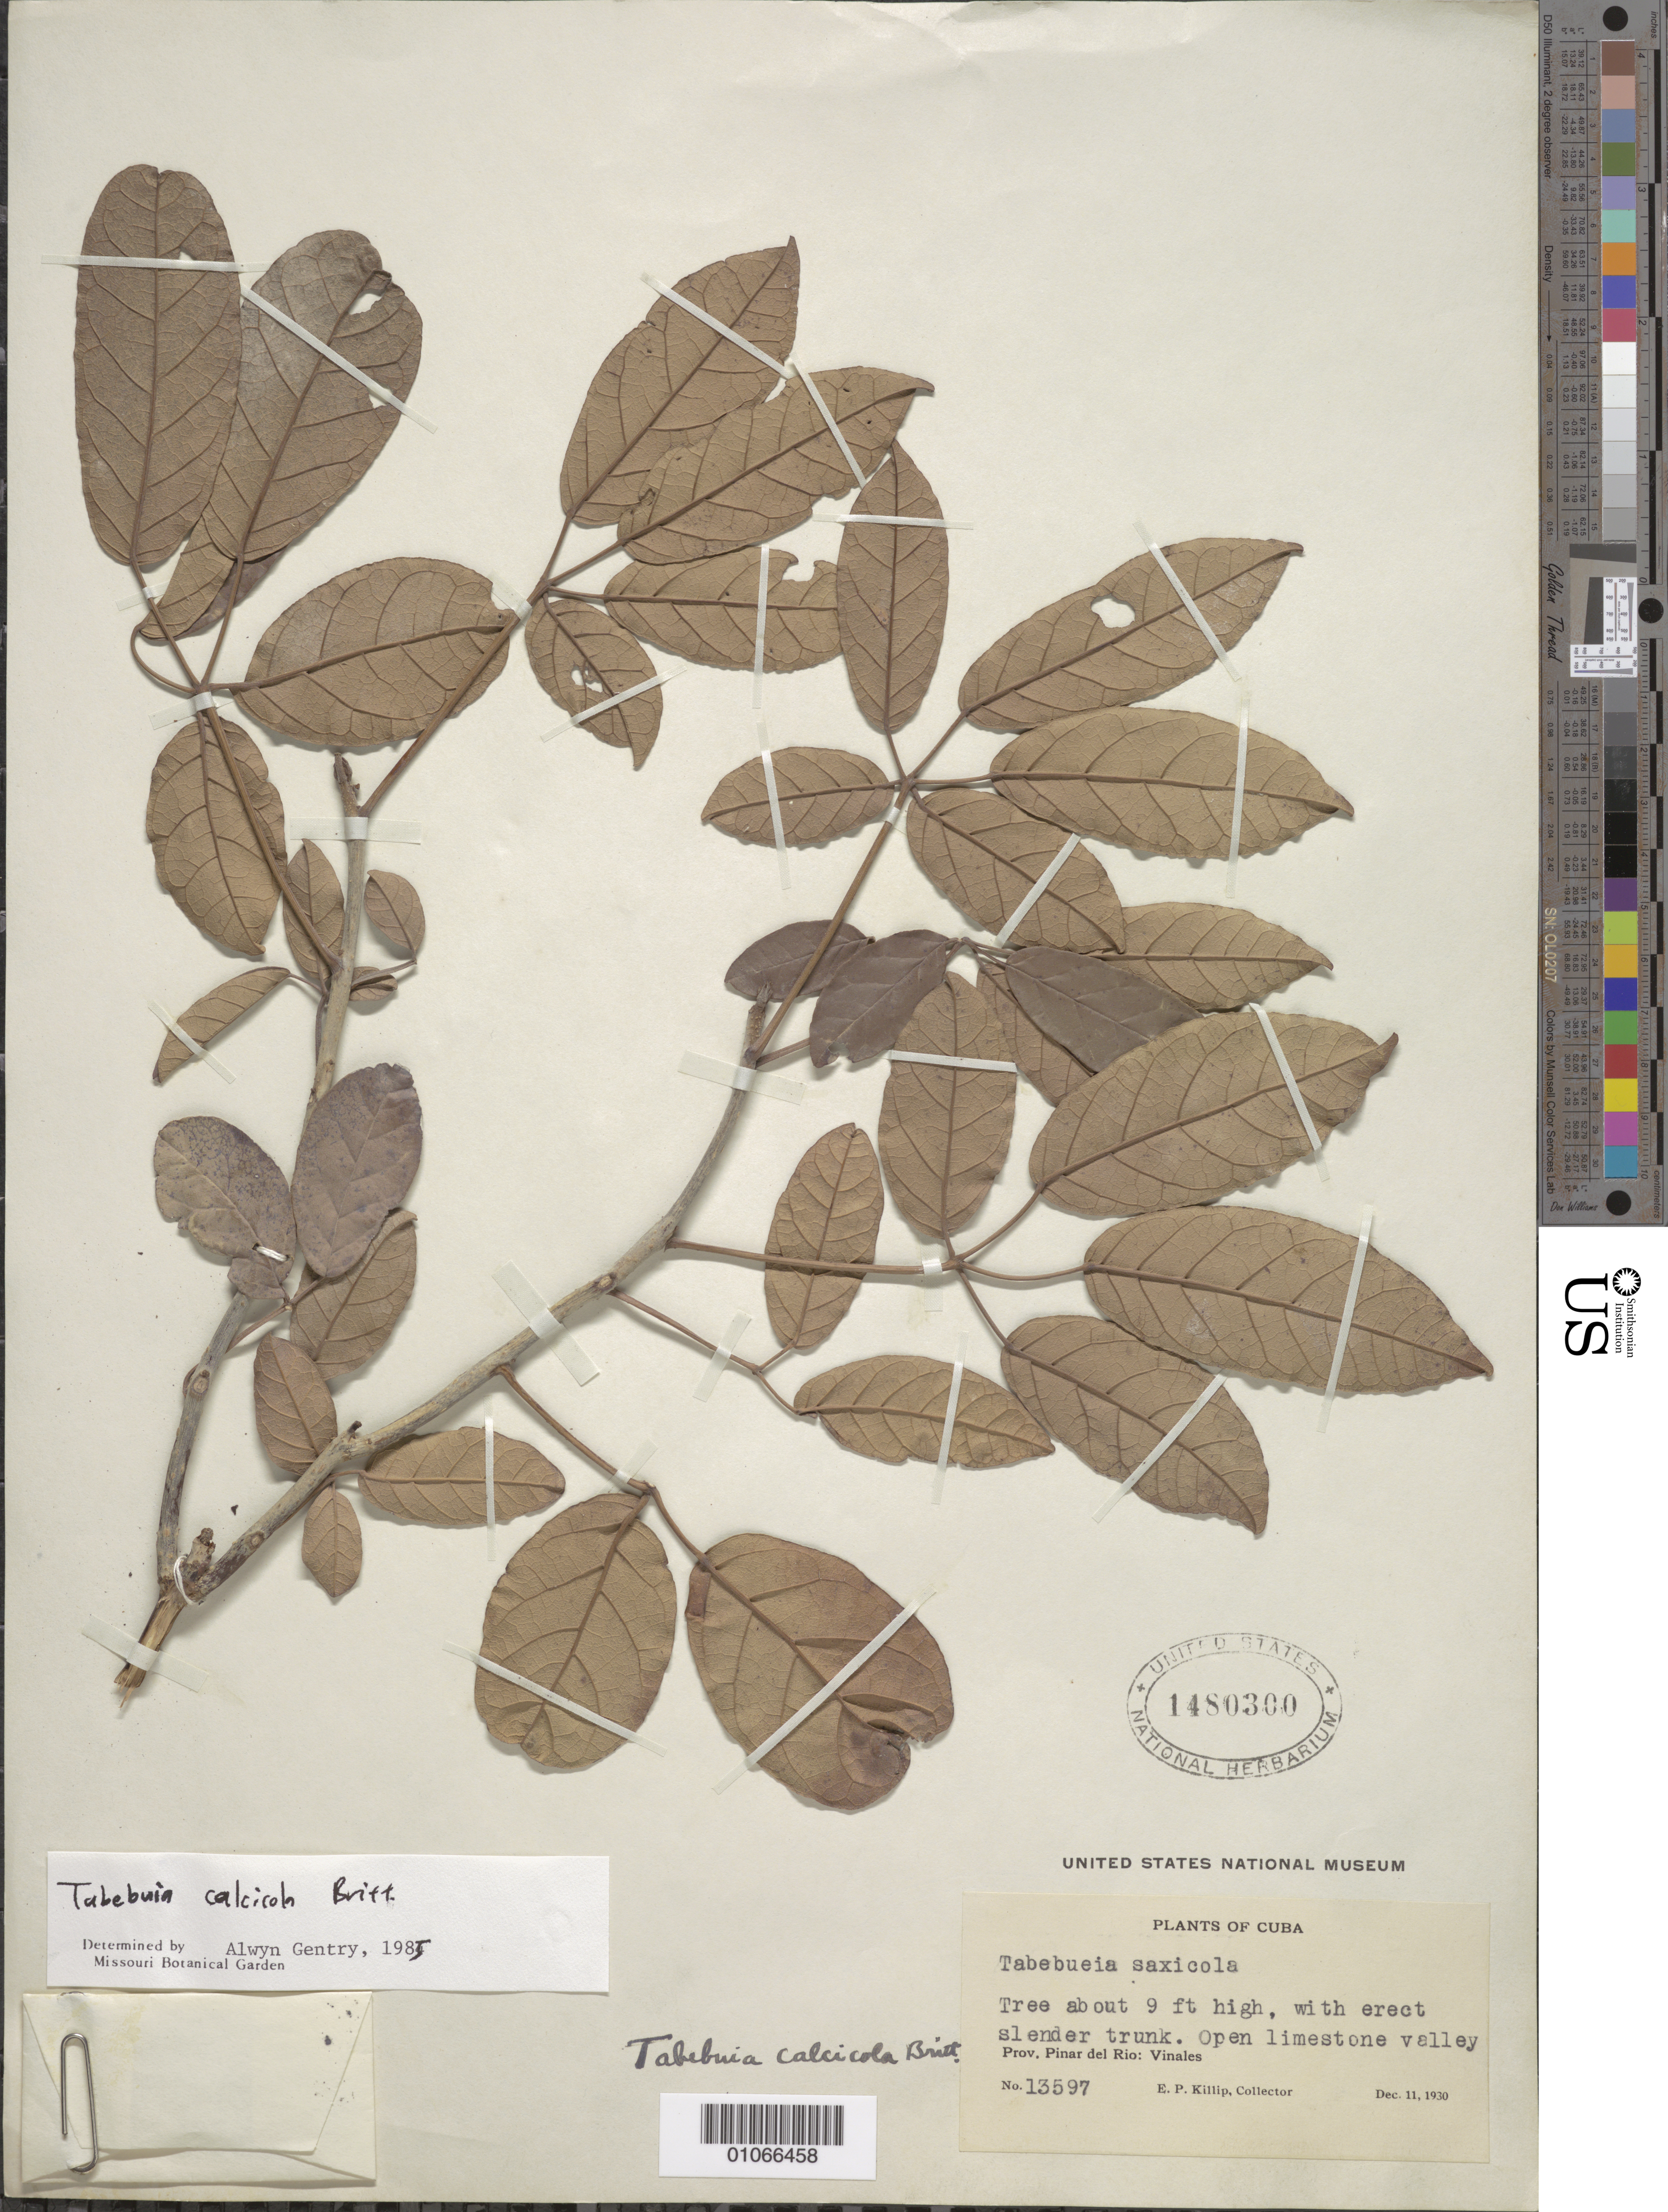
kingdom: Plantae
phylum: Tracheophyta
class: Magnoliopsida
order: Lamiales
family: Bignoniaceae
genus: Tabebuia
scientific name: Tabebuia calcicola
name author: Britton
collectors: E. P. Killip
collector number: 13597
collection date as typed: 11 Dec 1930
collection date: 1930-12-11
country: Cuba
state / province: Pinar del Rio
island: Cuba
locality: Viñales, open limestone valley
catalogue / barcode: US 1480300